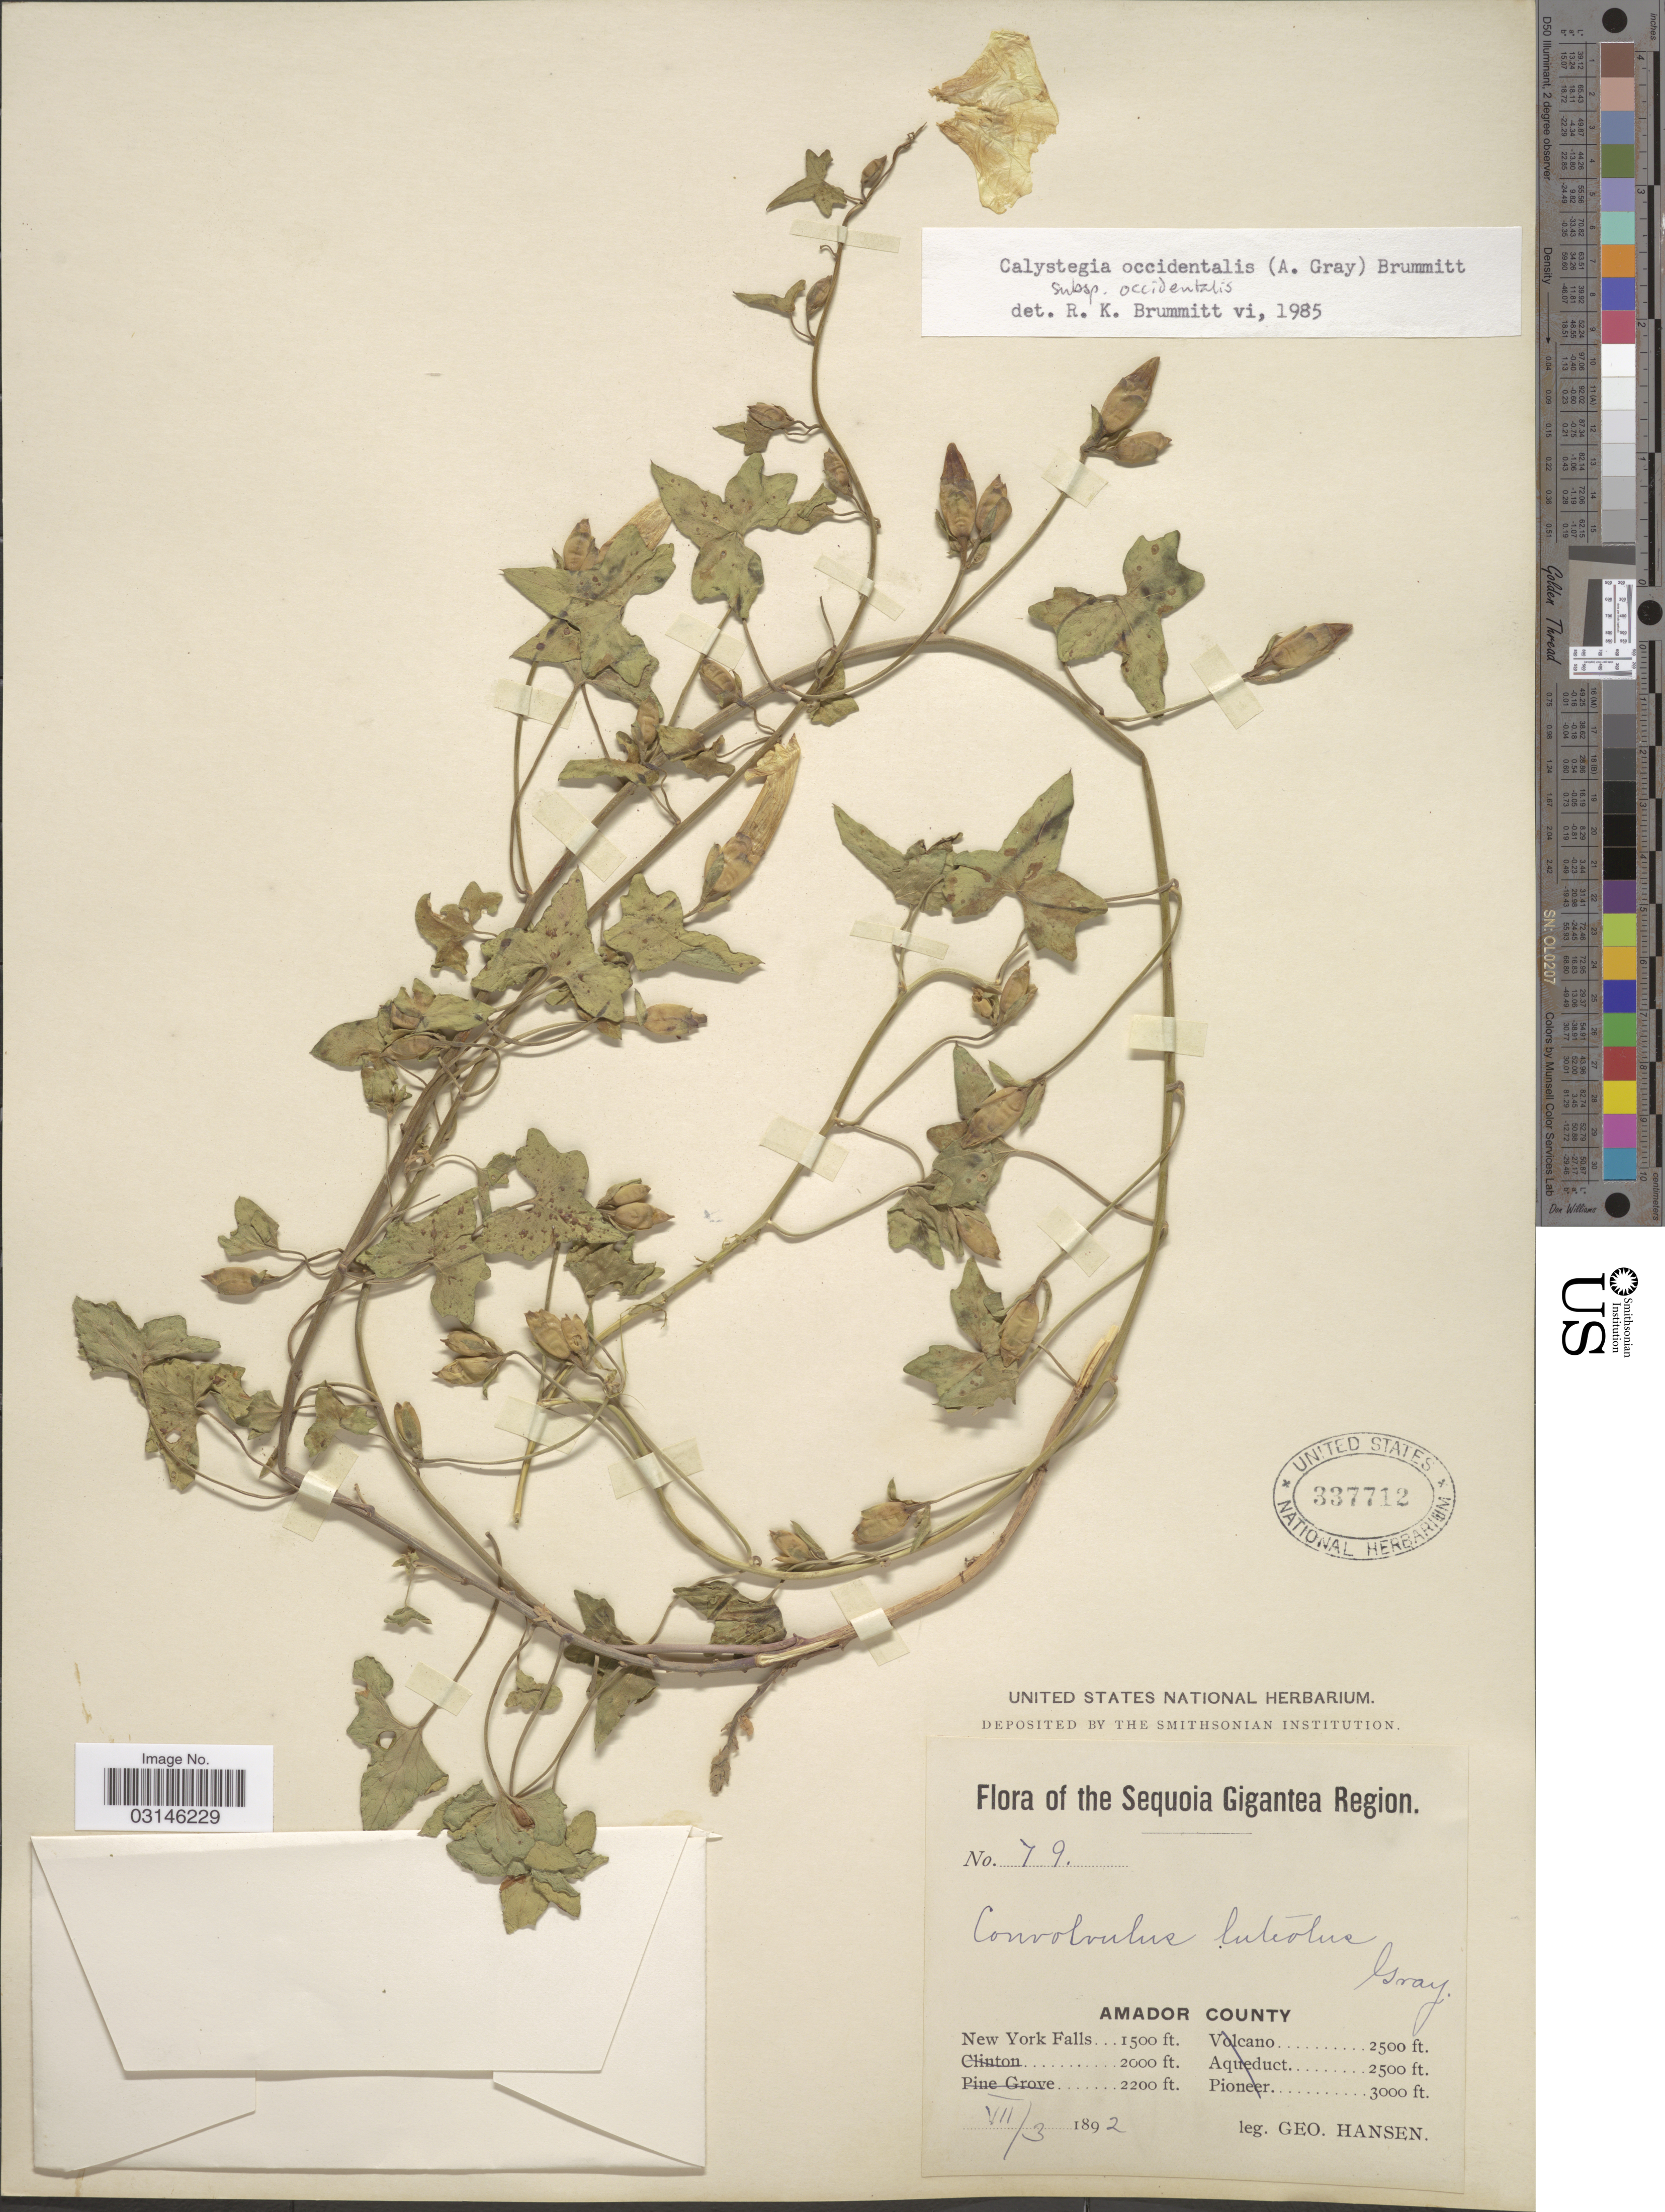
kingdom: Plantae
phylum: Tracheophyta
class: Magnoliopsida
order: Solanales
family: Convolvulaceae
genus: Calystegia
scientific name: Calystegia occidentalis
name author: (A. Gray) Brummitt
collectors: G. Hansen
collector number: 79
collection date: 1892-07-03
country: United States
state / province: California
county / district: Amador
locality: The Sequoia Gigantea Region. Amador County, New York Falls.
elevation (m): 457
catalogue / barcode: US 337712